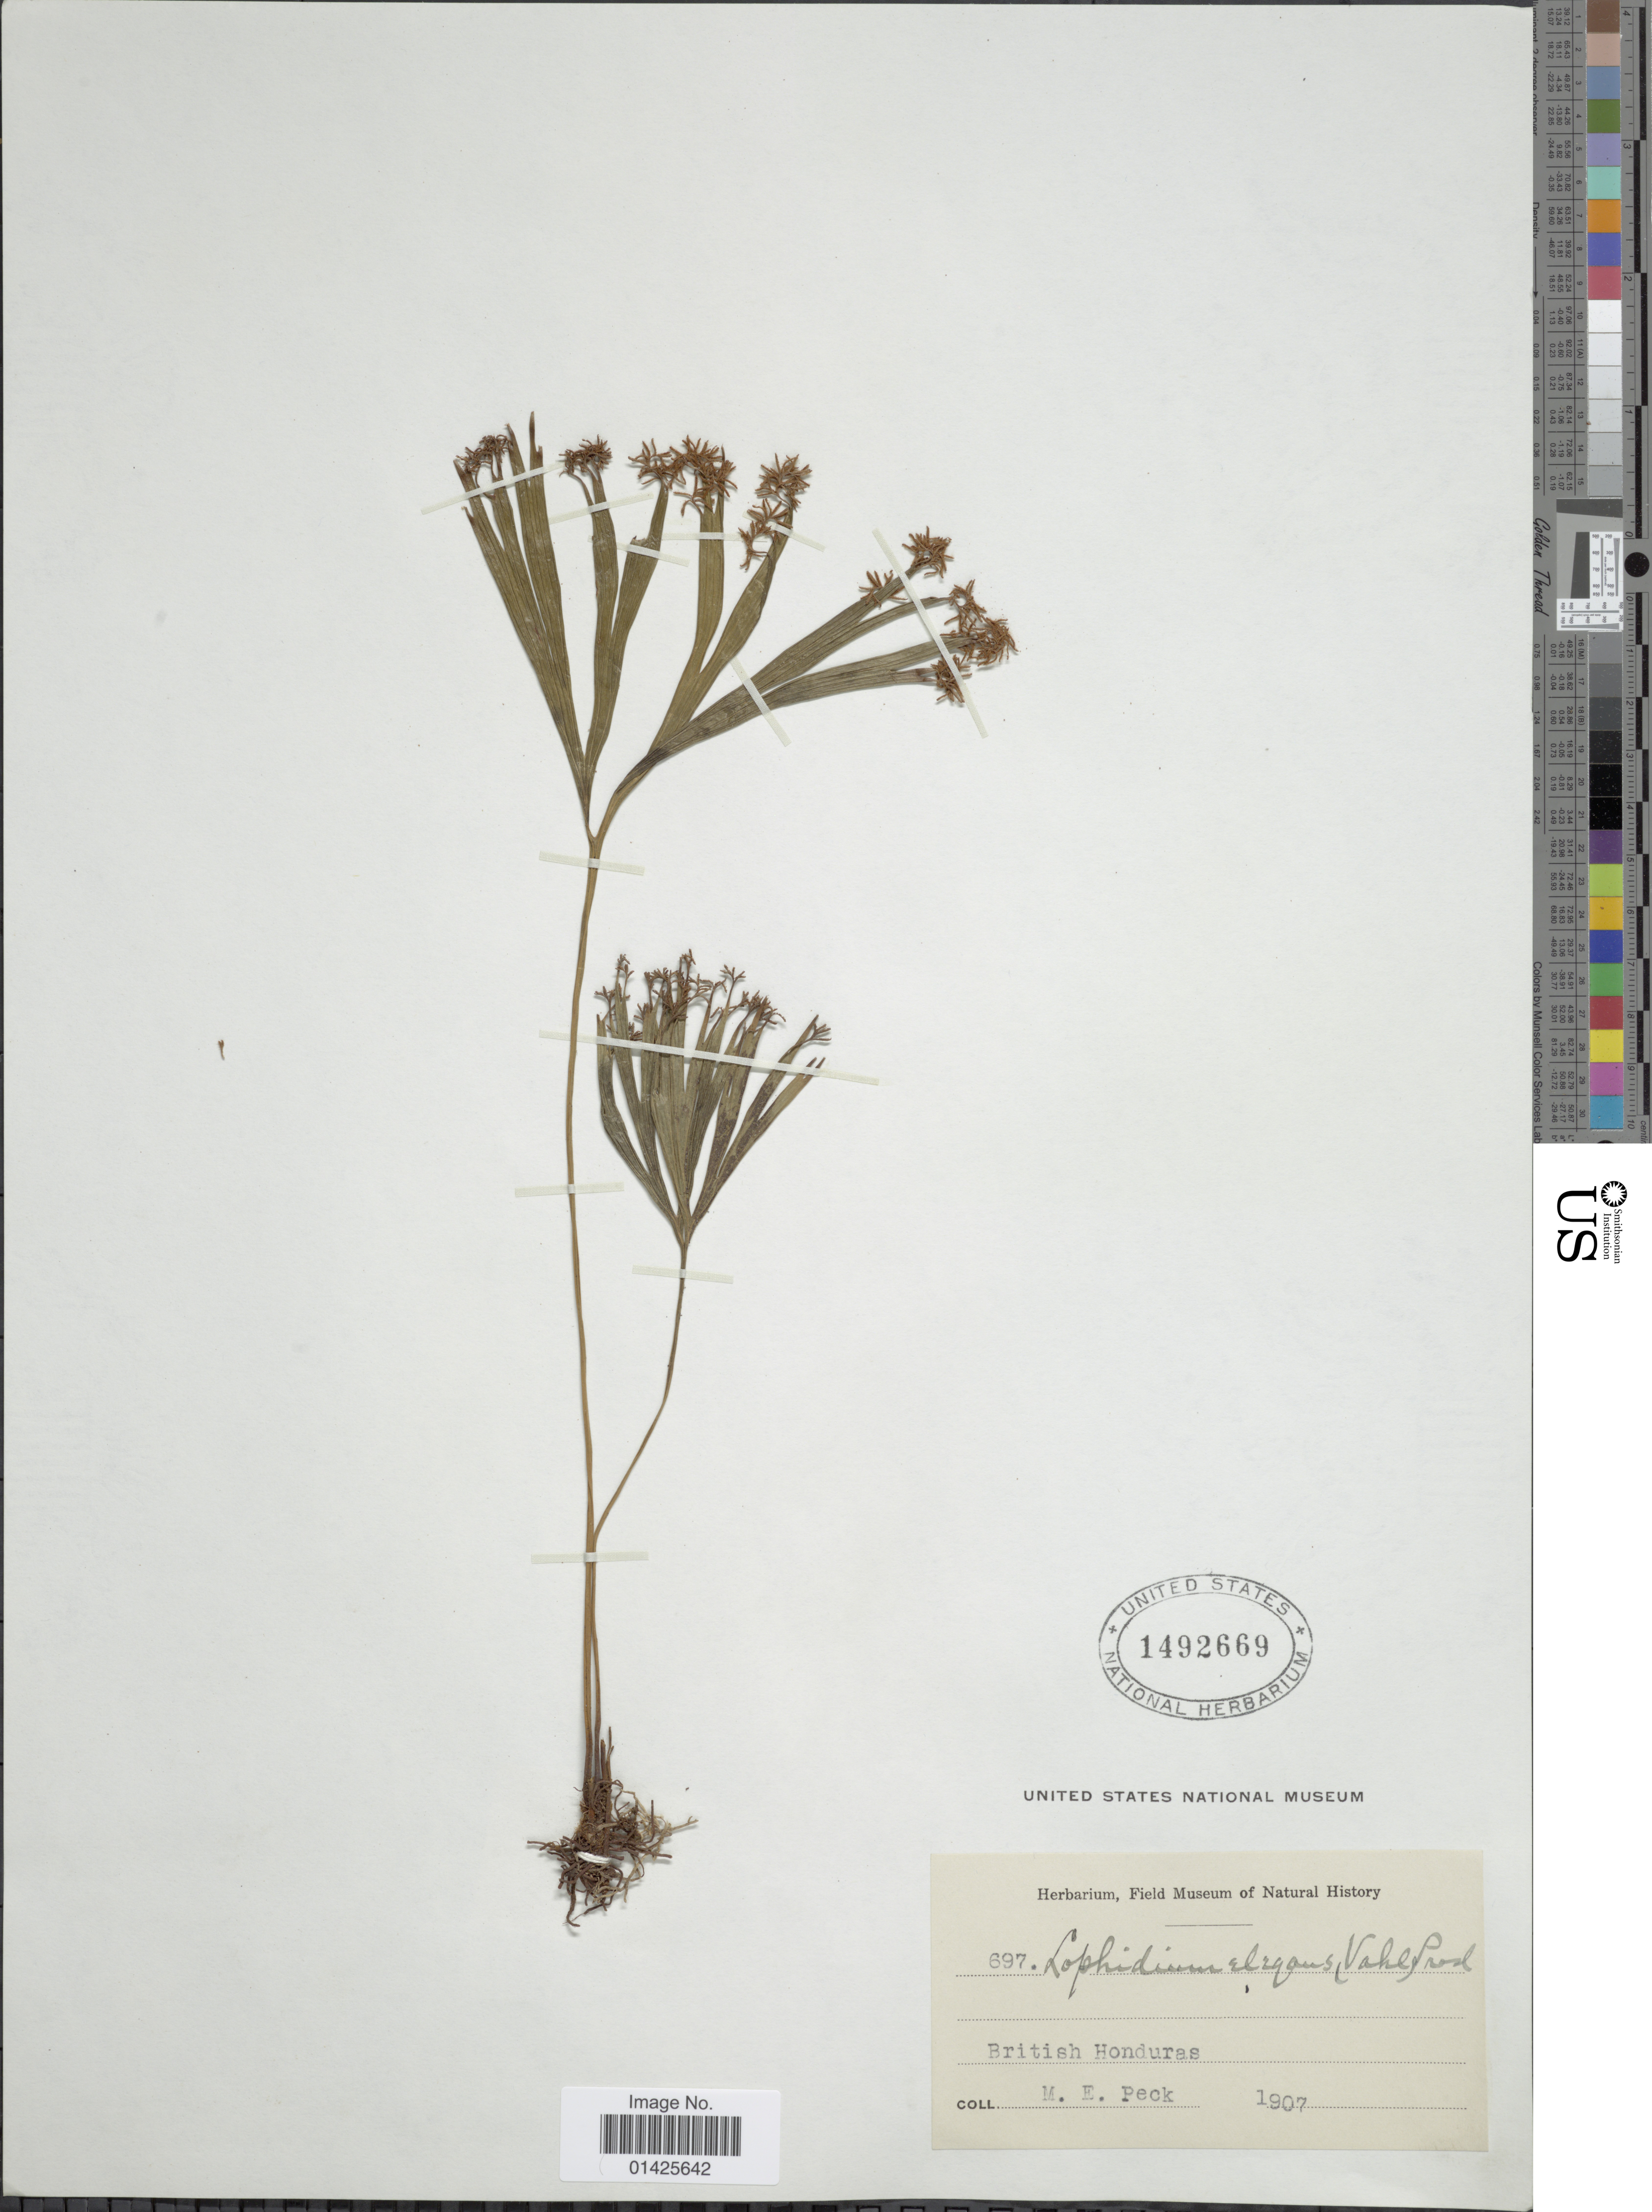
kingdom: Plantae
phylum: Tracheophyta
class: Polypodiopsida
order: Schizaeales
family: Schizaeaceae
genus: Schizaea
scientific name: Schizaea elegans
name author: (Vahl) Sw.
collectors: M. E. Peck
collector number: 697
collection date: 1907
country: Belize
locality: British Honduras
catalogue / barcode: US 1492669